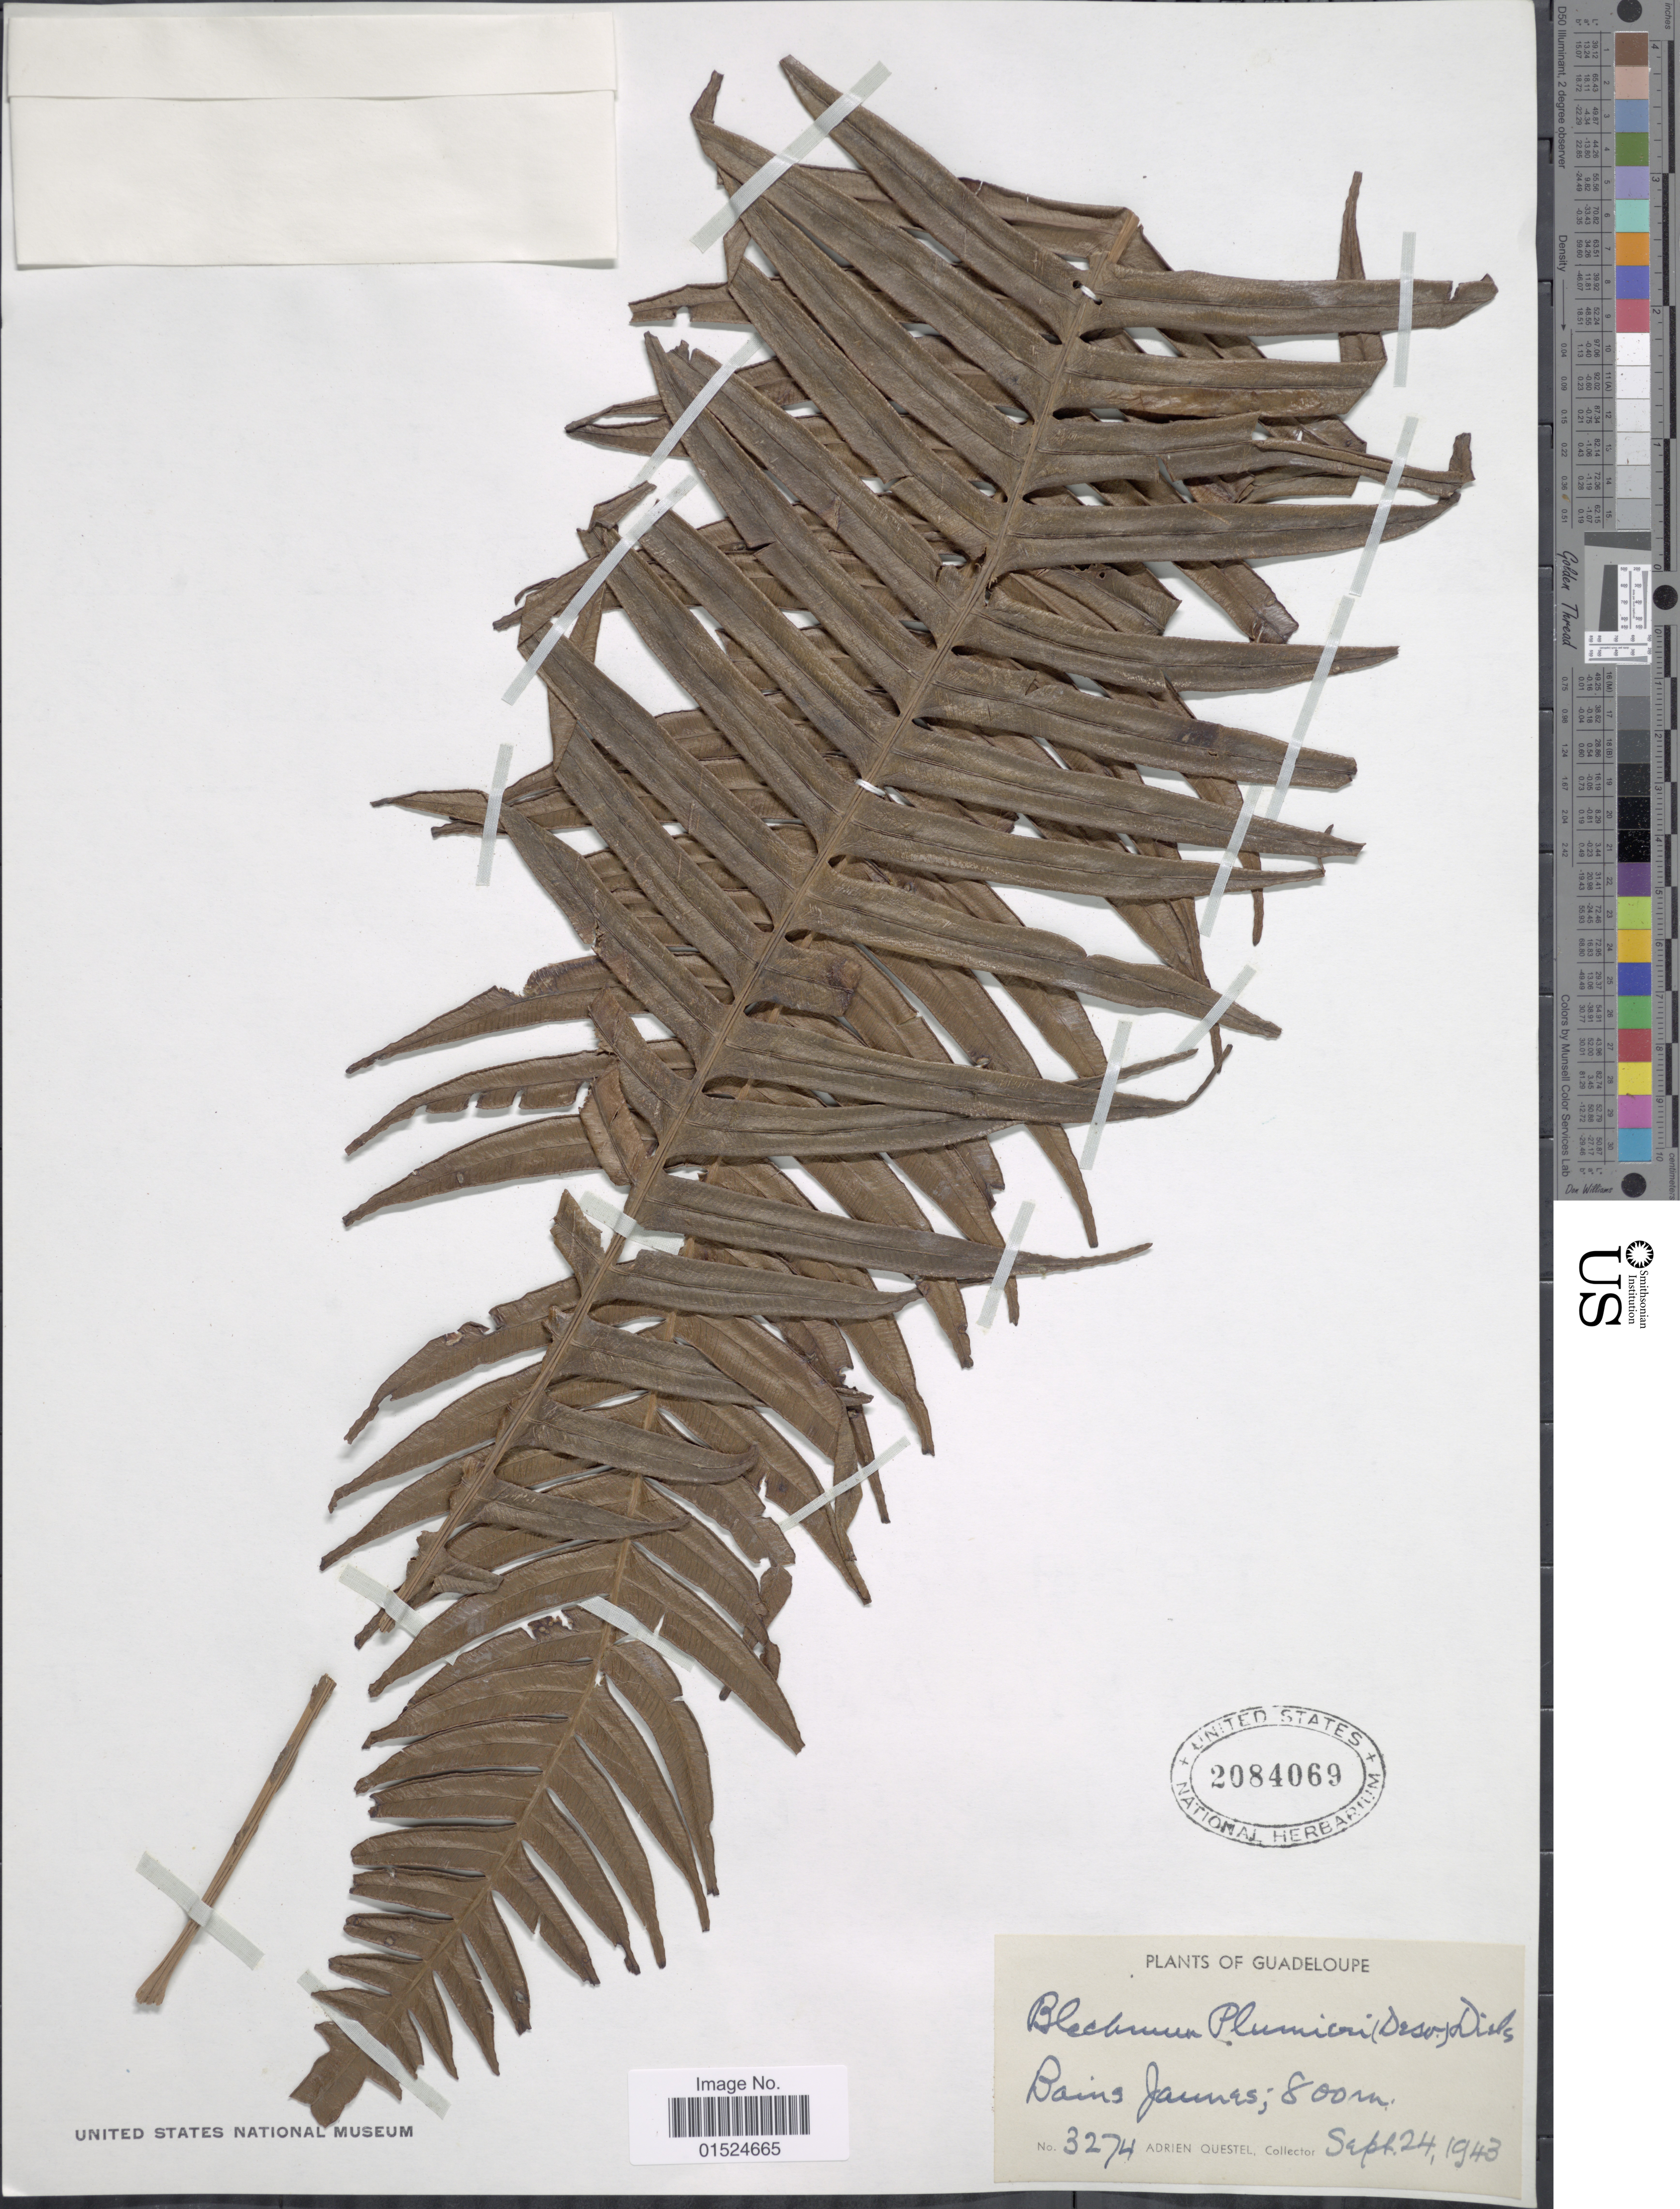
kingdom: Plantae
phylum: Tracheophyta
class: Polypodiopsida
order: Polypodiales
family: Blechnaceae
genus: Blechnum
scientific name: Blechnum binervatum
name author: (Poir.) C.V. Morton & Lellinger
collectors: A. Questel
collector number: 3274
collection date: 1943-09-24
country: Guadeloupe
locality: Bains James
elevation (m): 800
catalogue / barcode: US 2084069